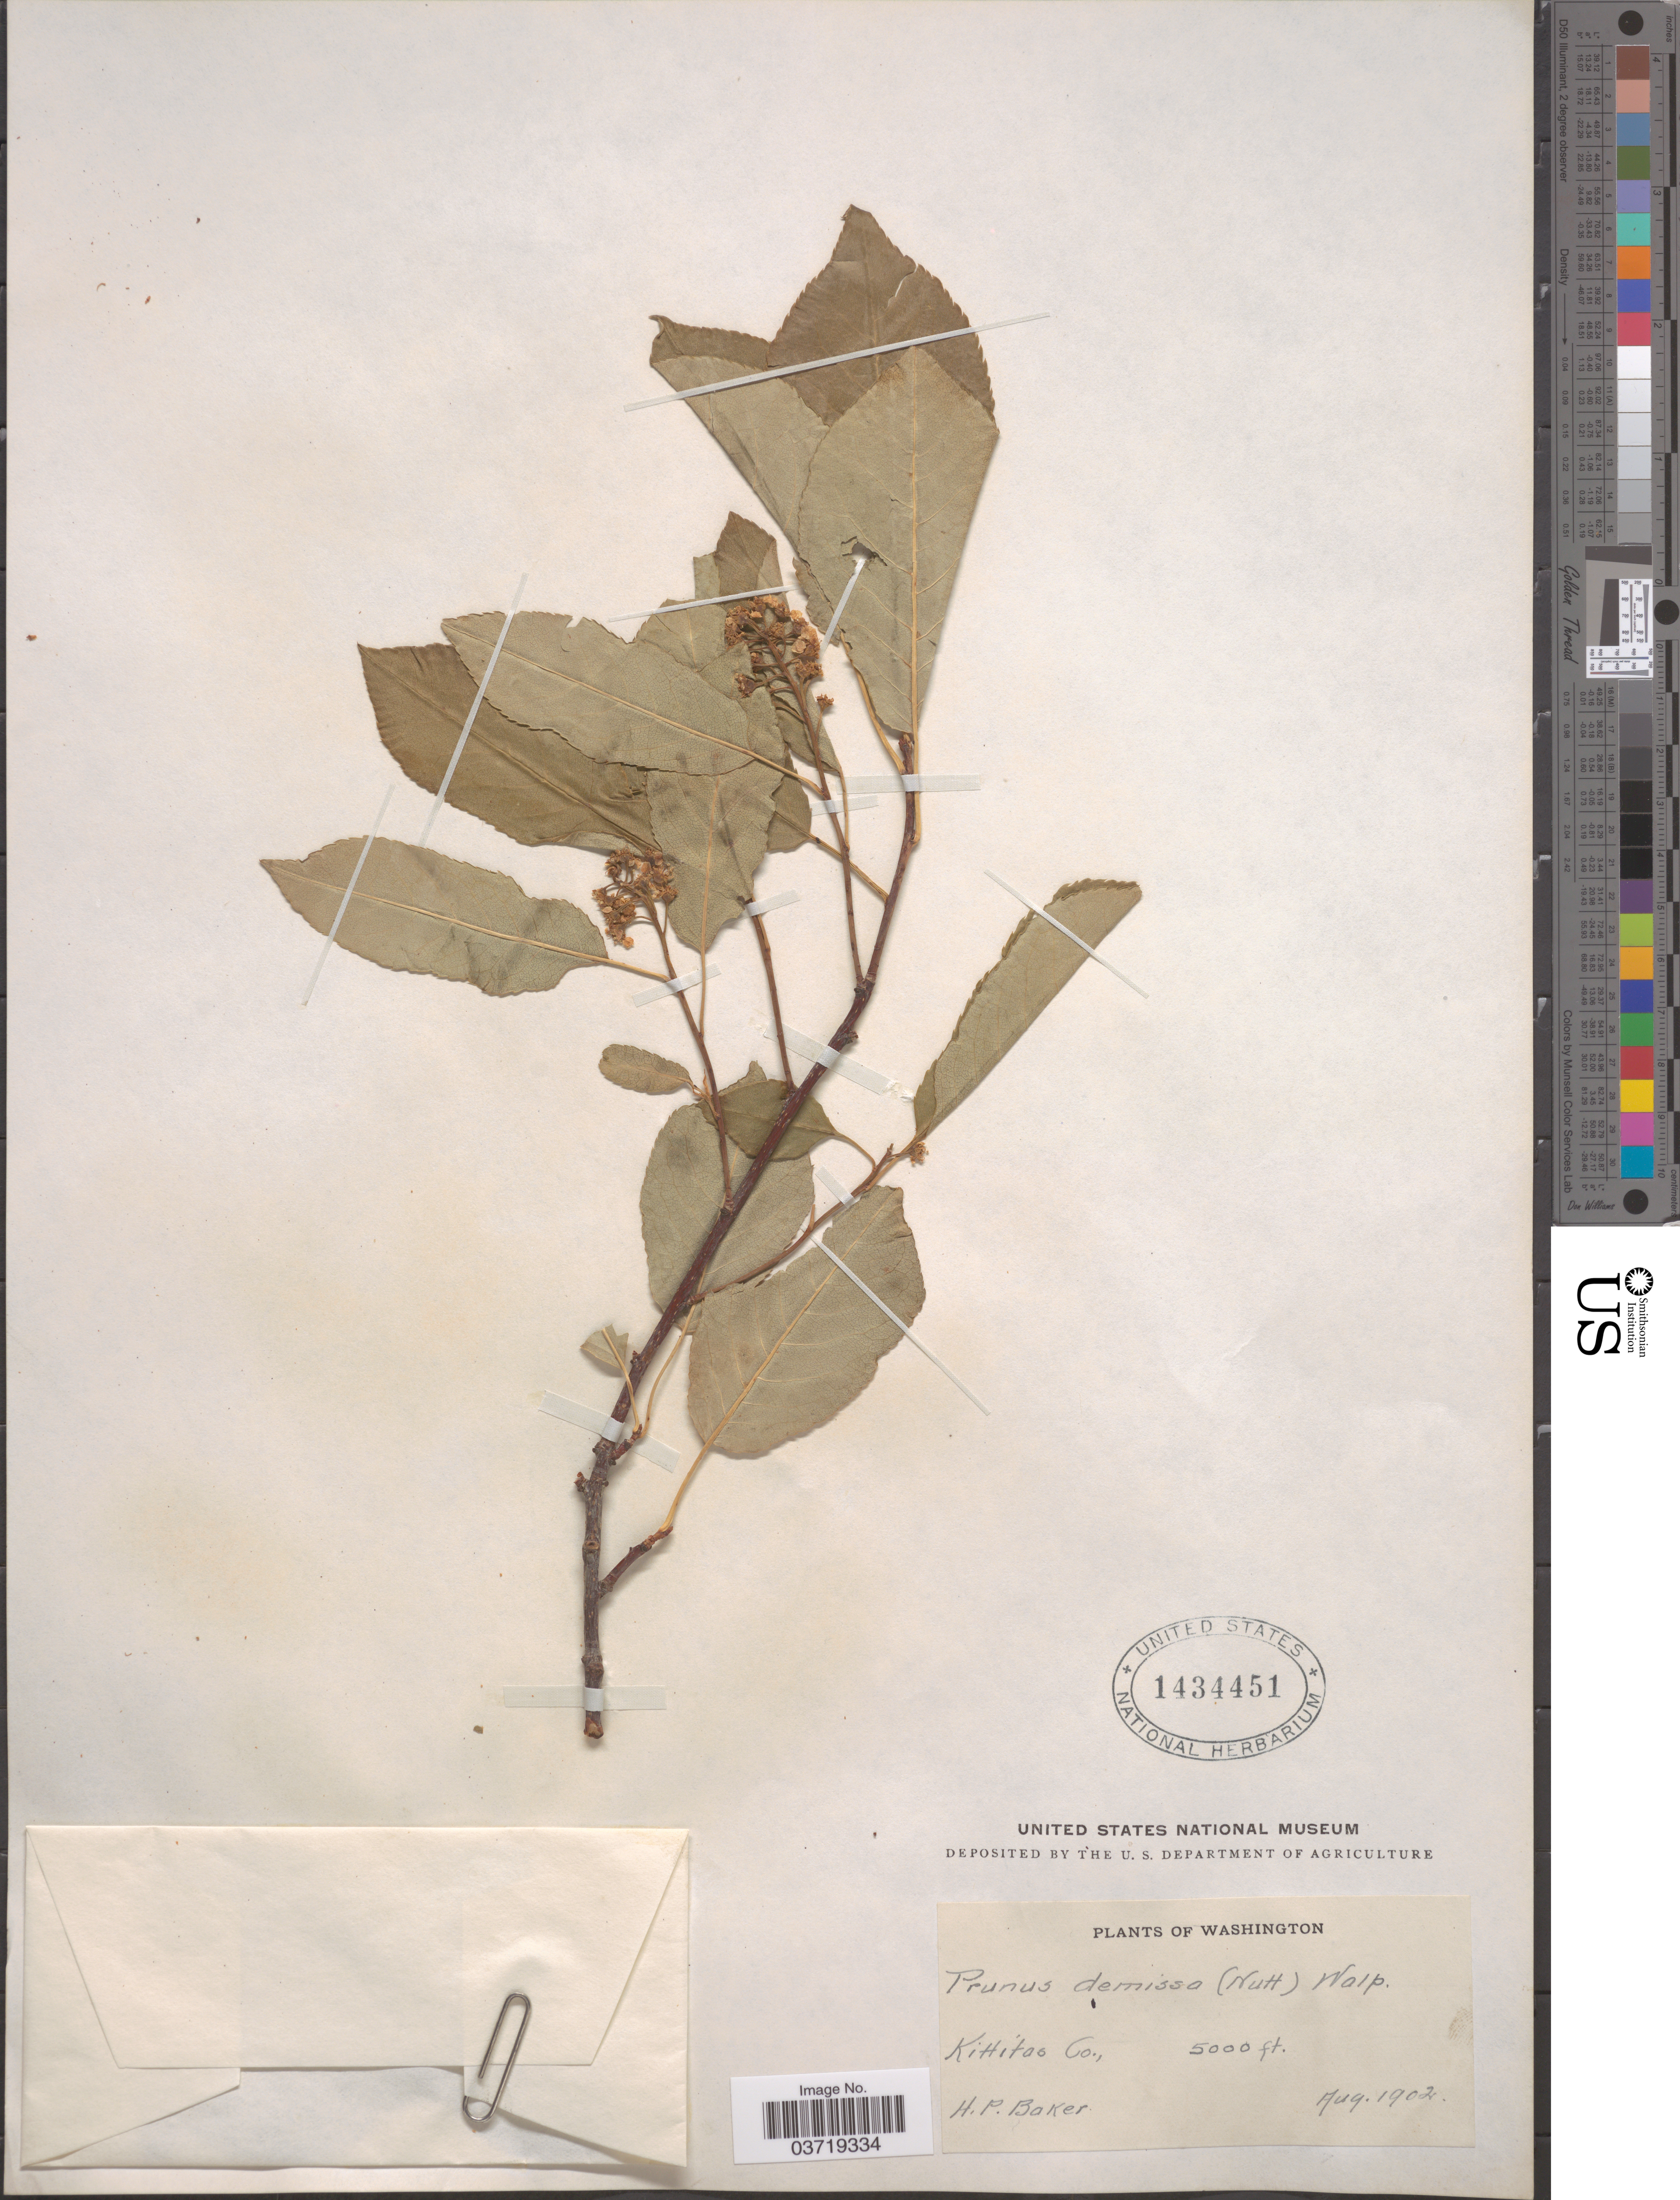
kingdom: Plantae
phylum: Tracheophyta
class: Magnoliopsida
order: Rosales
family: Rosaceae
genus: Prunus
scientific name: Prunus virginiana var. demissa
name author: (Nutt.) Torr.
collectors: H. P. Baker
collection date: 1902-08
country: United States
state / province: Washington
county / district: Kittitas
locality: Kittitas Co.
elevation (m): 1524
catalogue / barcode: US 1434451